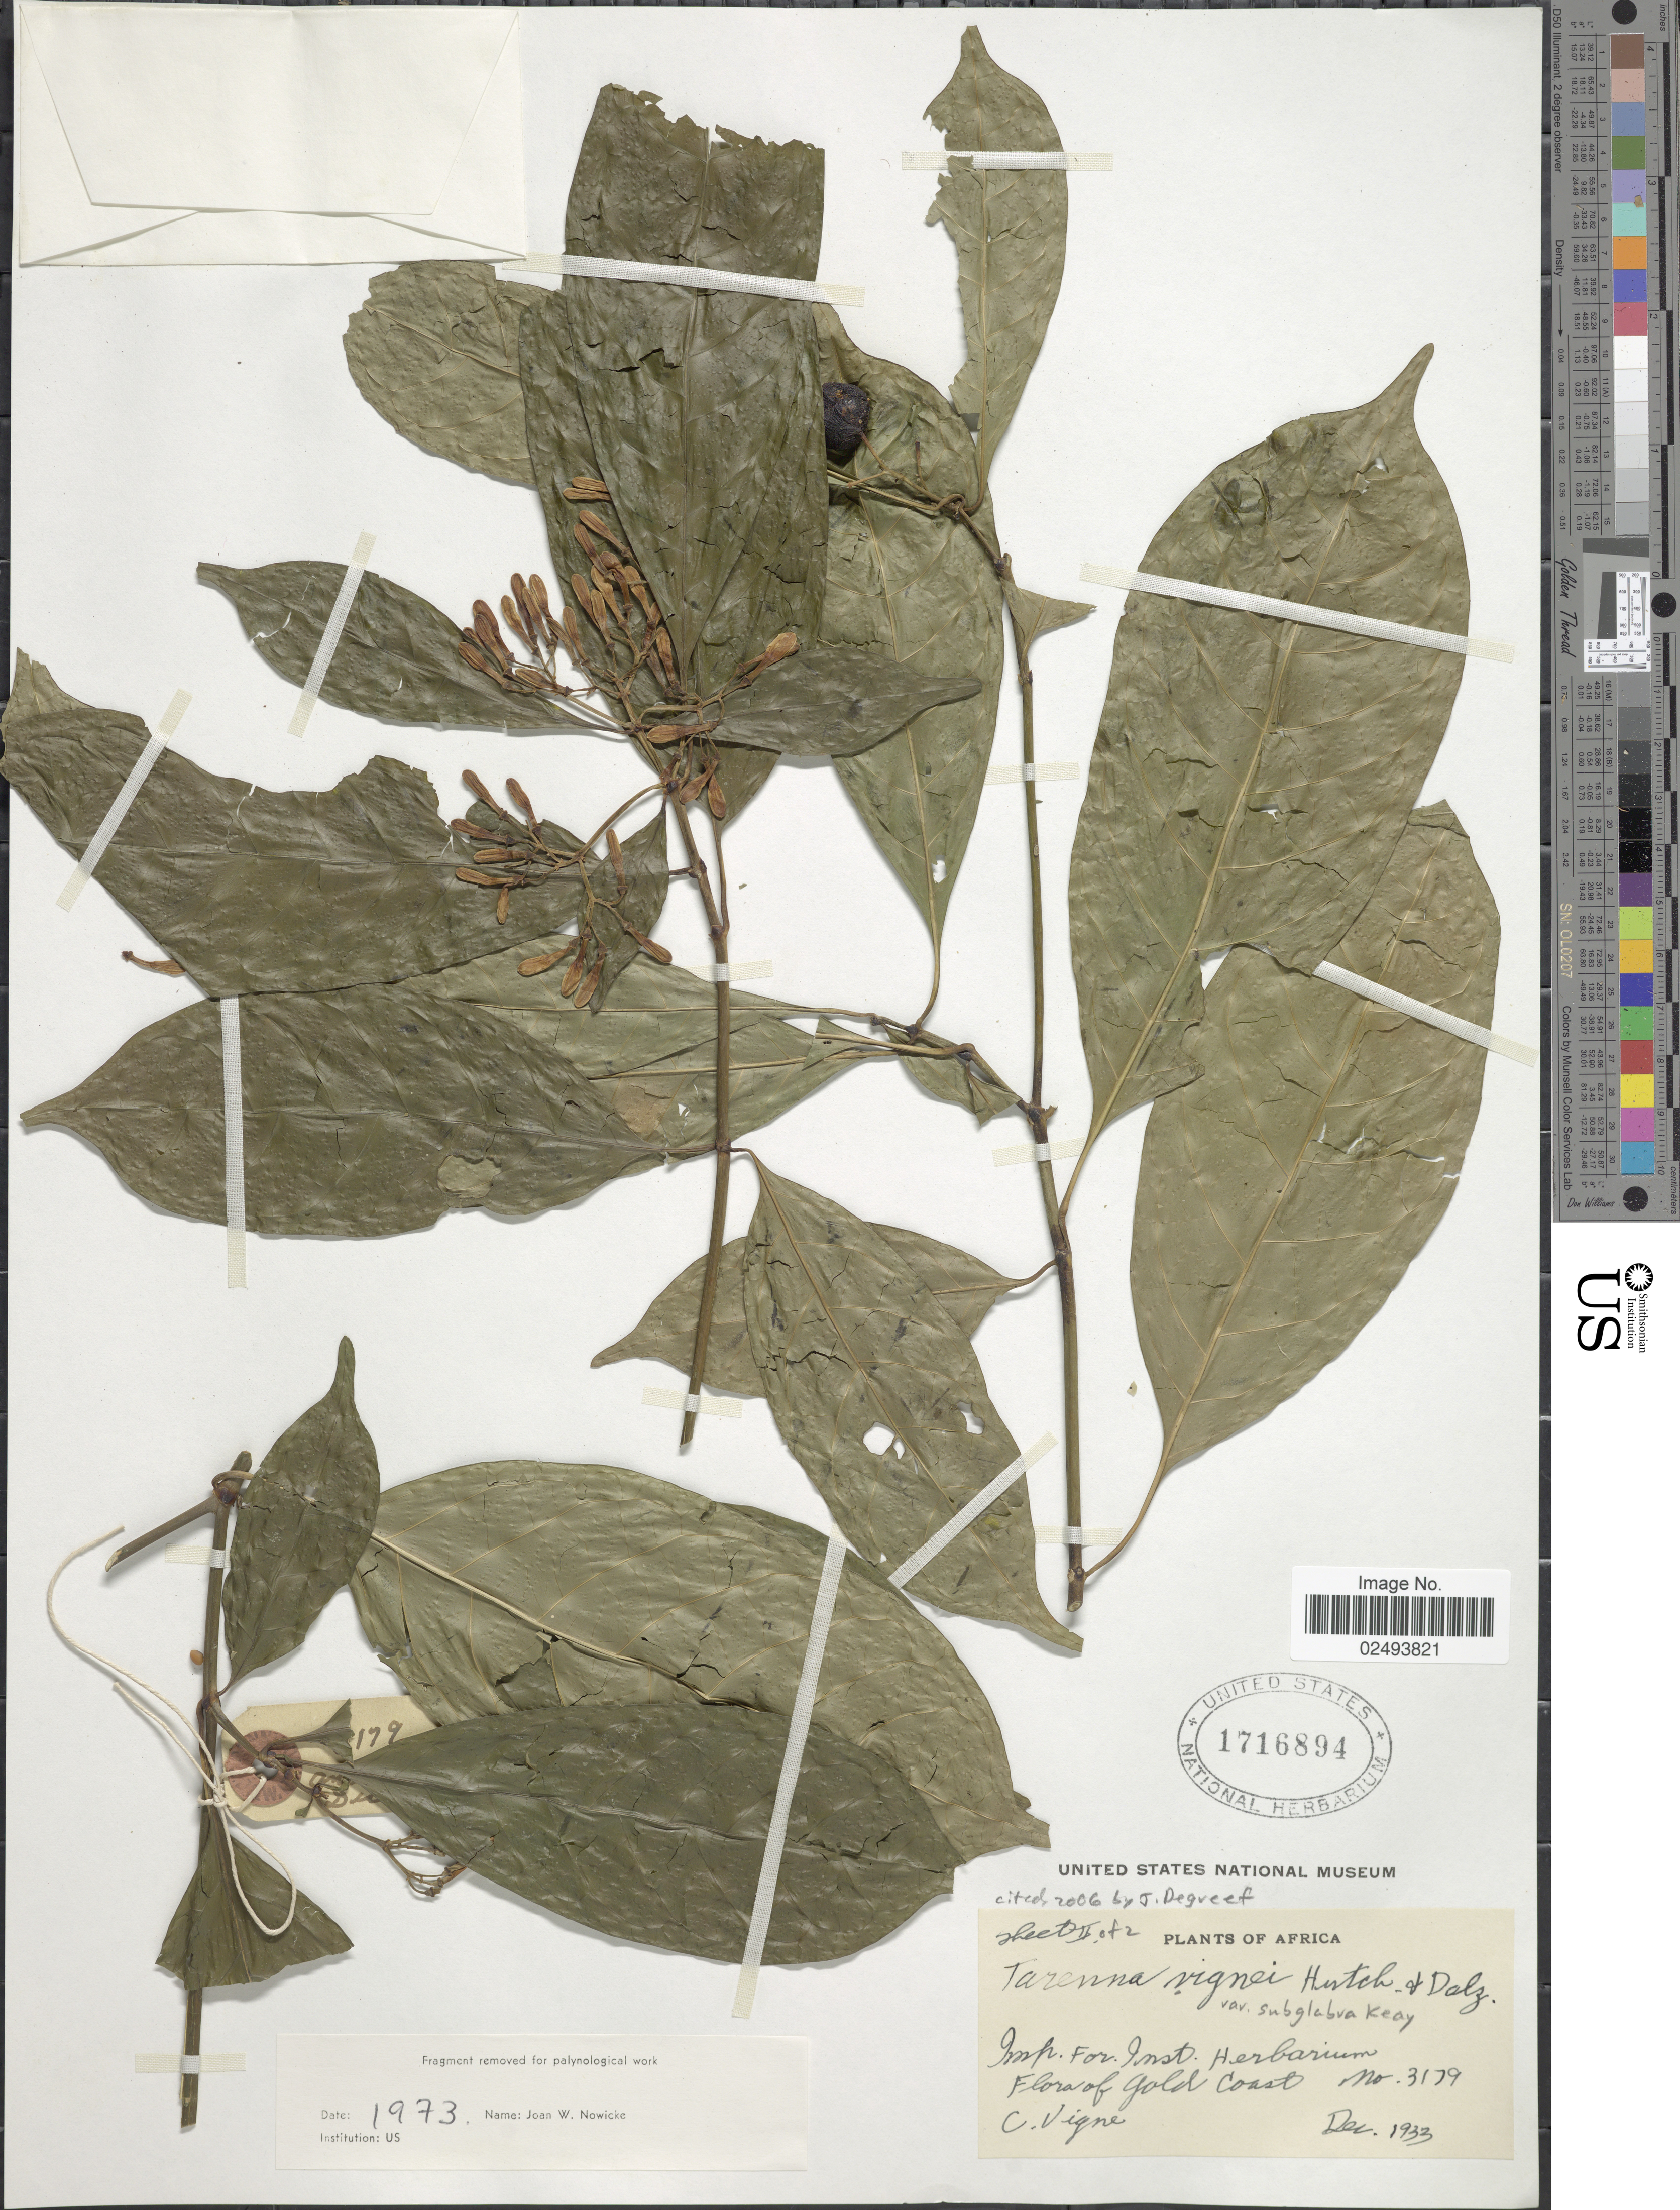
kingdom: Plantae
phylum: Tracheophyta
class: Magnoliopsida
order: Gentianales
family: Rubiaceae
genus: Tarenna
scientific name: Tarenna vignei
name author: Hutch. & Dalziel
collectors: C. Vigne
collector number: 3179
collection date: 1933-12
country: Ghana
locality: Gold Coast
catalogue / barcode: US 1716894